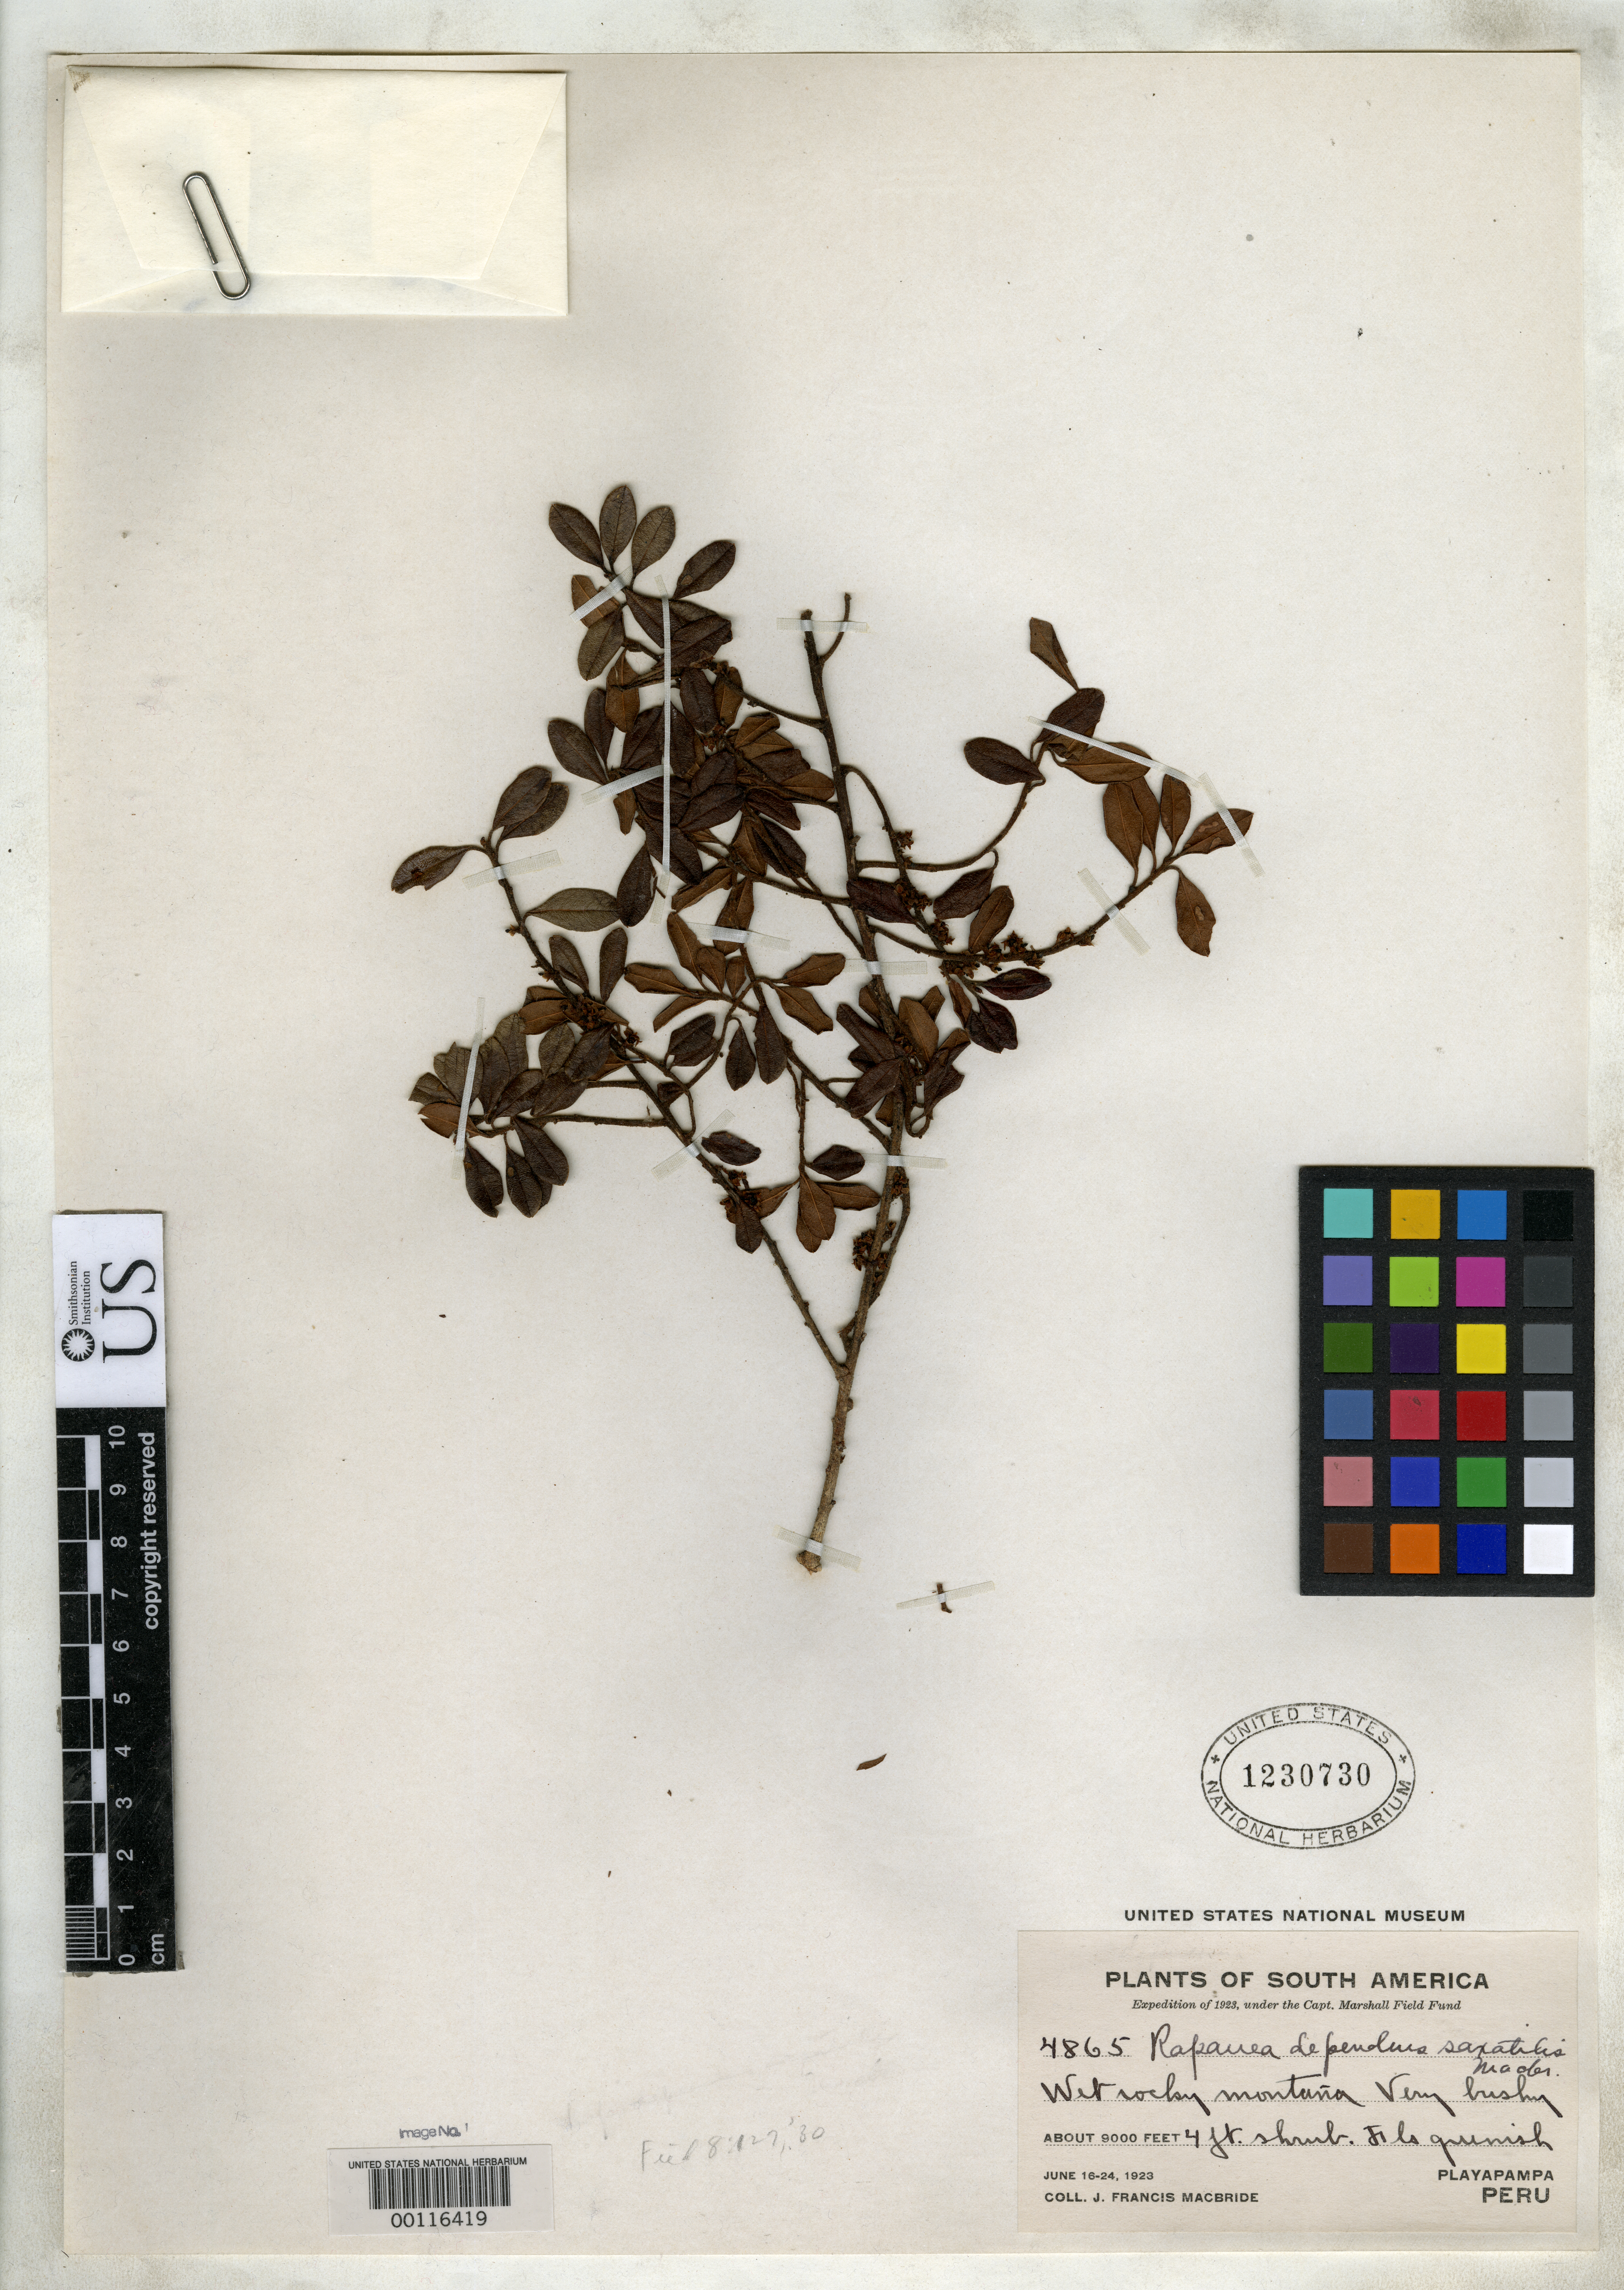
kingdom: Plantae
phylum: Tracheophyta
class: Magnoliopsida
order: Ericales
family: Primulaceae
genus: Rapanea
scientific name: Rapanea dependens var. saxatilis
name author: J.F. Macbr.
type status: Isotype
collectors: J. F. Macbride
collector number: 4865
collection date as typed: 16 Jun 1923 to 24 Jun 1923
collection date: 1923-06-16/1923-06-24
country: Peru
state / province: Huánuco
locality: Playapampa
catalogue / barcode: US 1230730